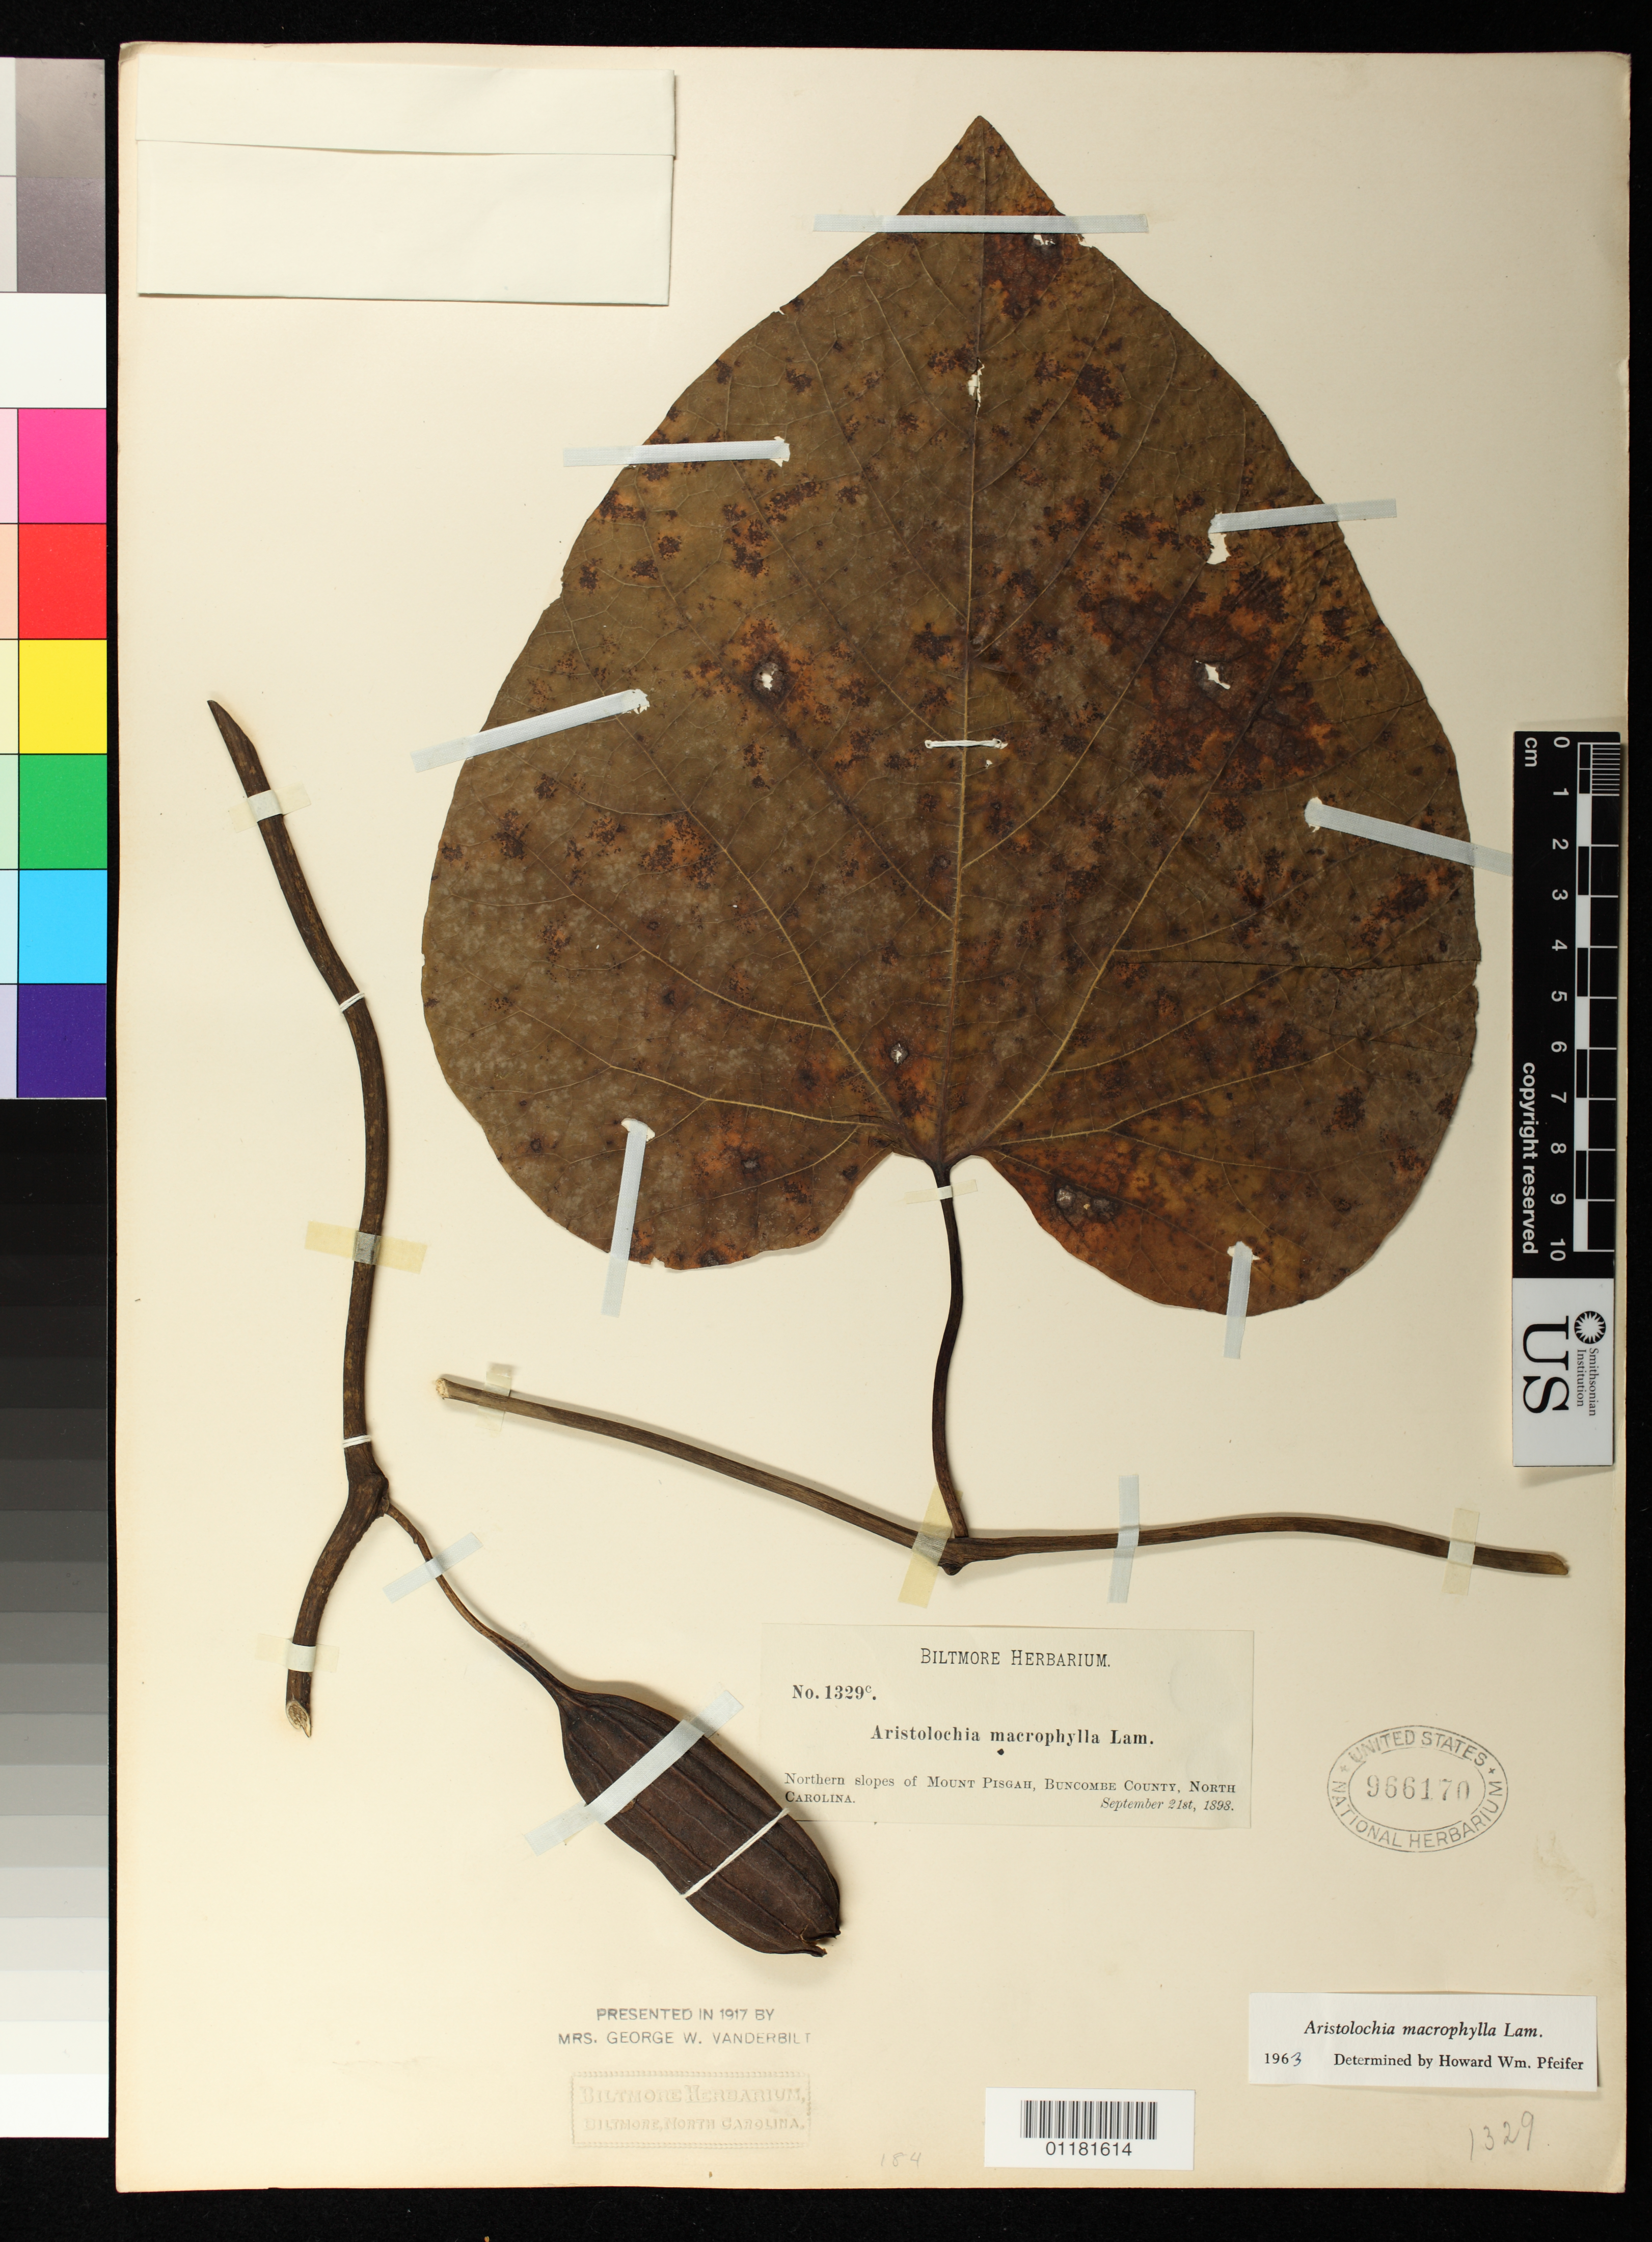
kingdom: Plantae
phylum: Tracheophyta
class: Magnoliopsida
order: Piperales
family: Aristolochiaceae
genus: Aristolochia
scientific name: Aristolochia macrophylla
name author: Lam.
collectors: ex herb. Biltmore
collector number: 1329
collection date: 1898-09-21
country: United States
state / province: North Carolina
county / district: Buncombe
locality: Northern slopes of Mount Pisgah, Buncombe County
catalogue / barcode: US 966170